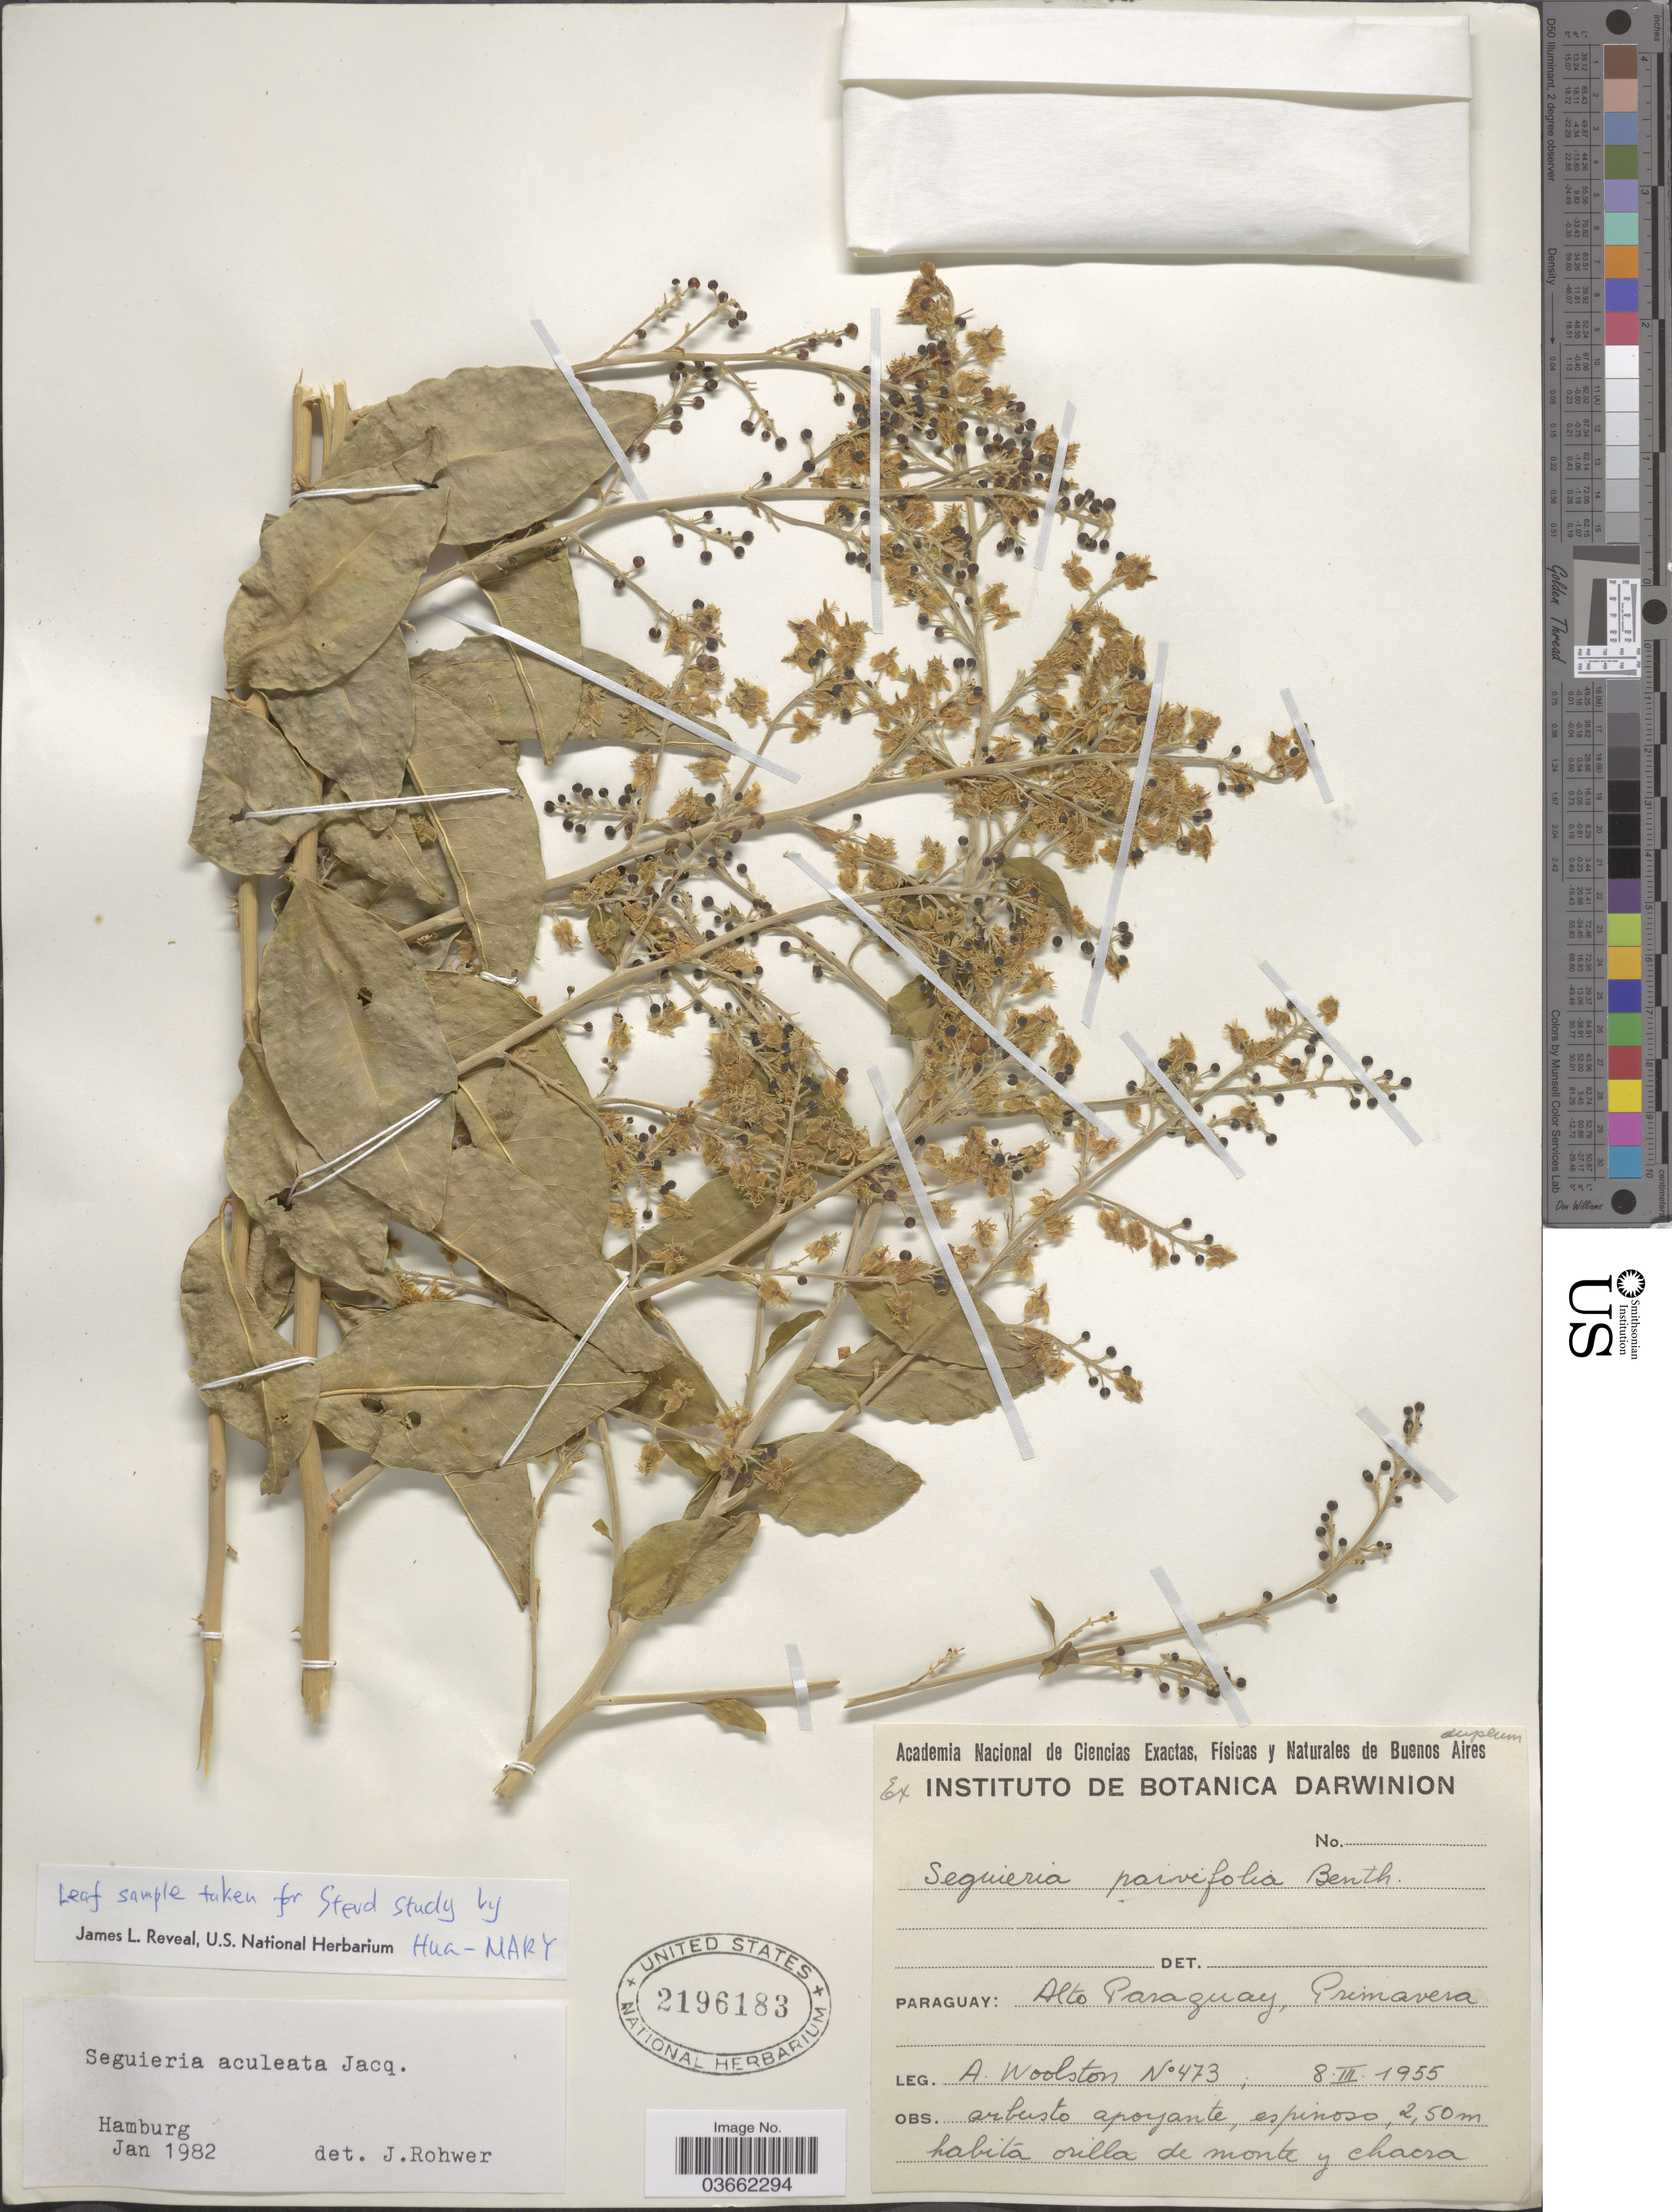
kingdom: Plantae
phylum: Tracheophyta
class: Magnoliopsida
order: Caryophyllales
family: Phytolaccaceae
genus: Seguieria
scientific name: Seguieria aculeata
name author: Jacq.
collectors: A. Woolston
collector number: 473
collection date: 1955-03-08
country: Paraguay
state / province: Alto Paraguay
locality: Primavera.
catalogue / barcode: US 2196183